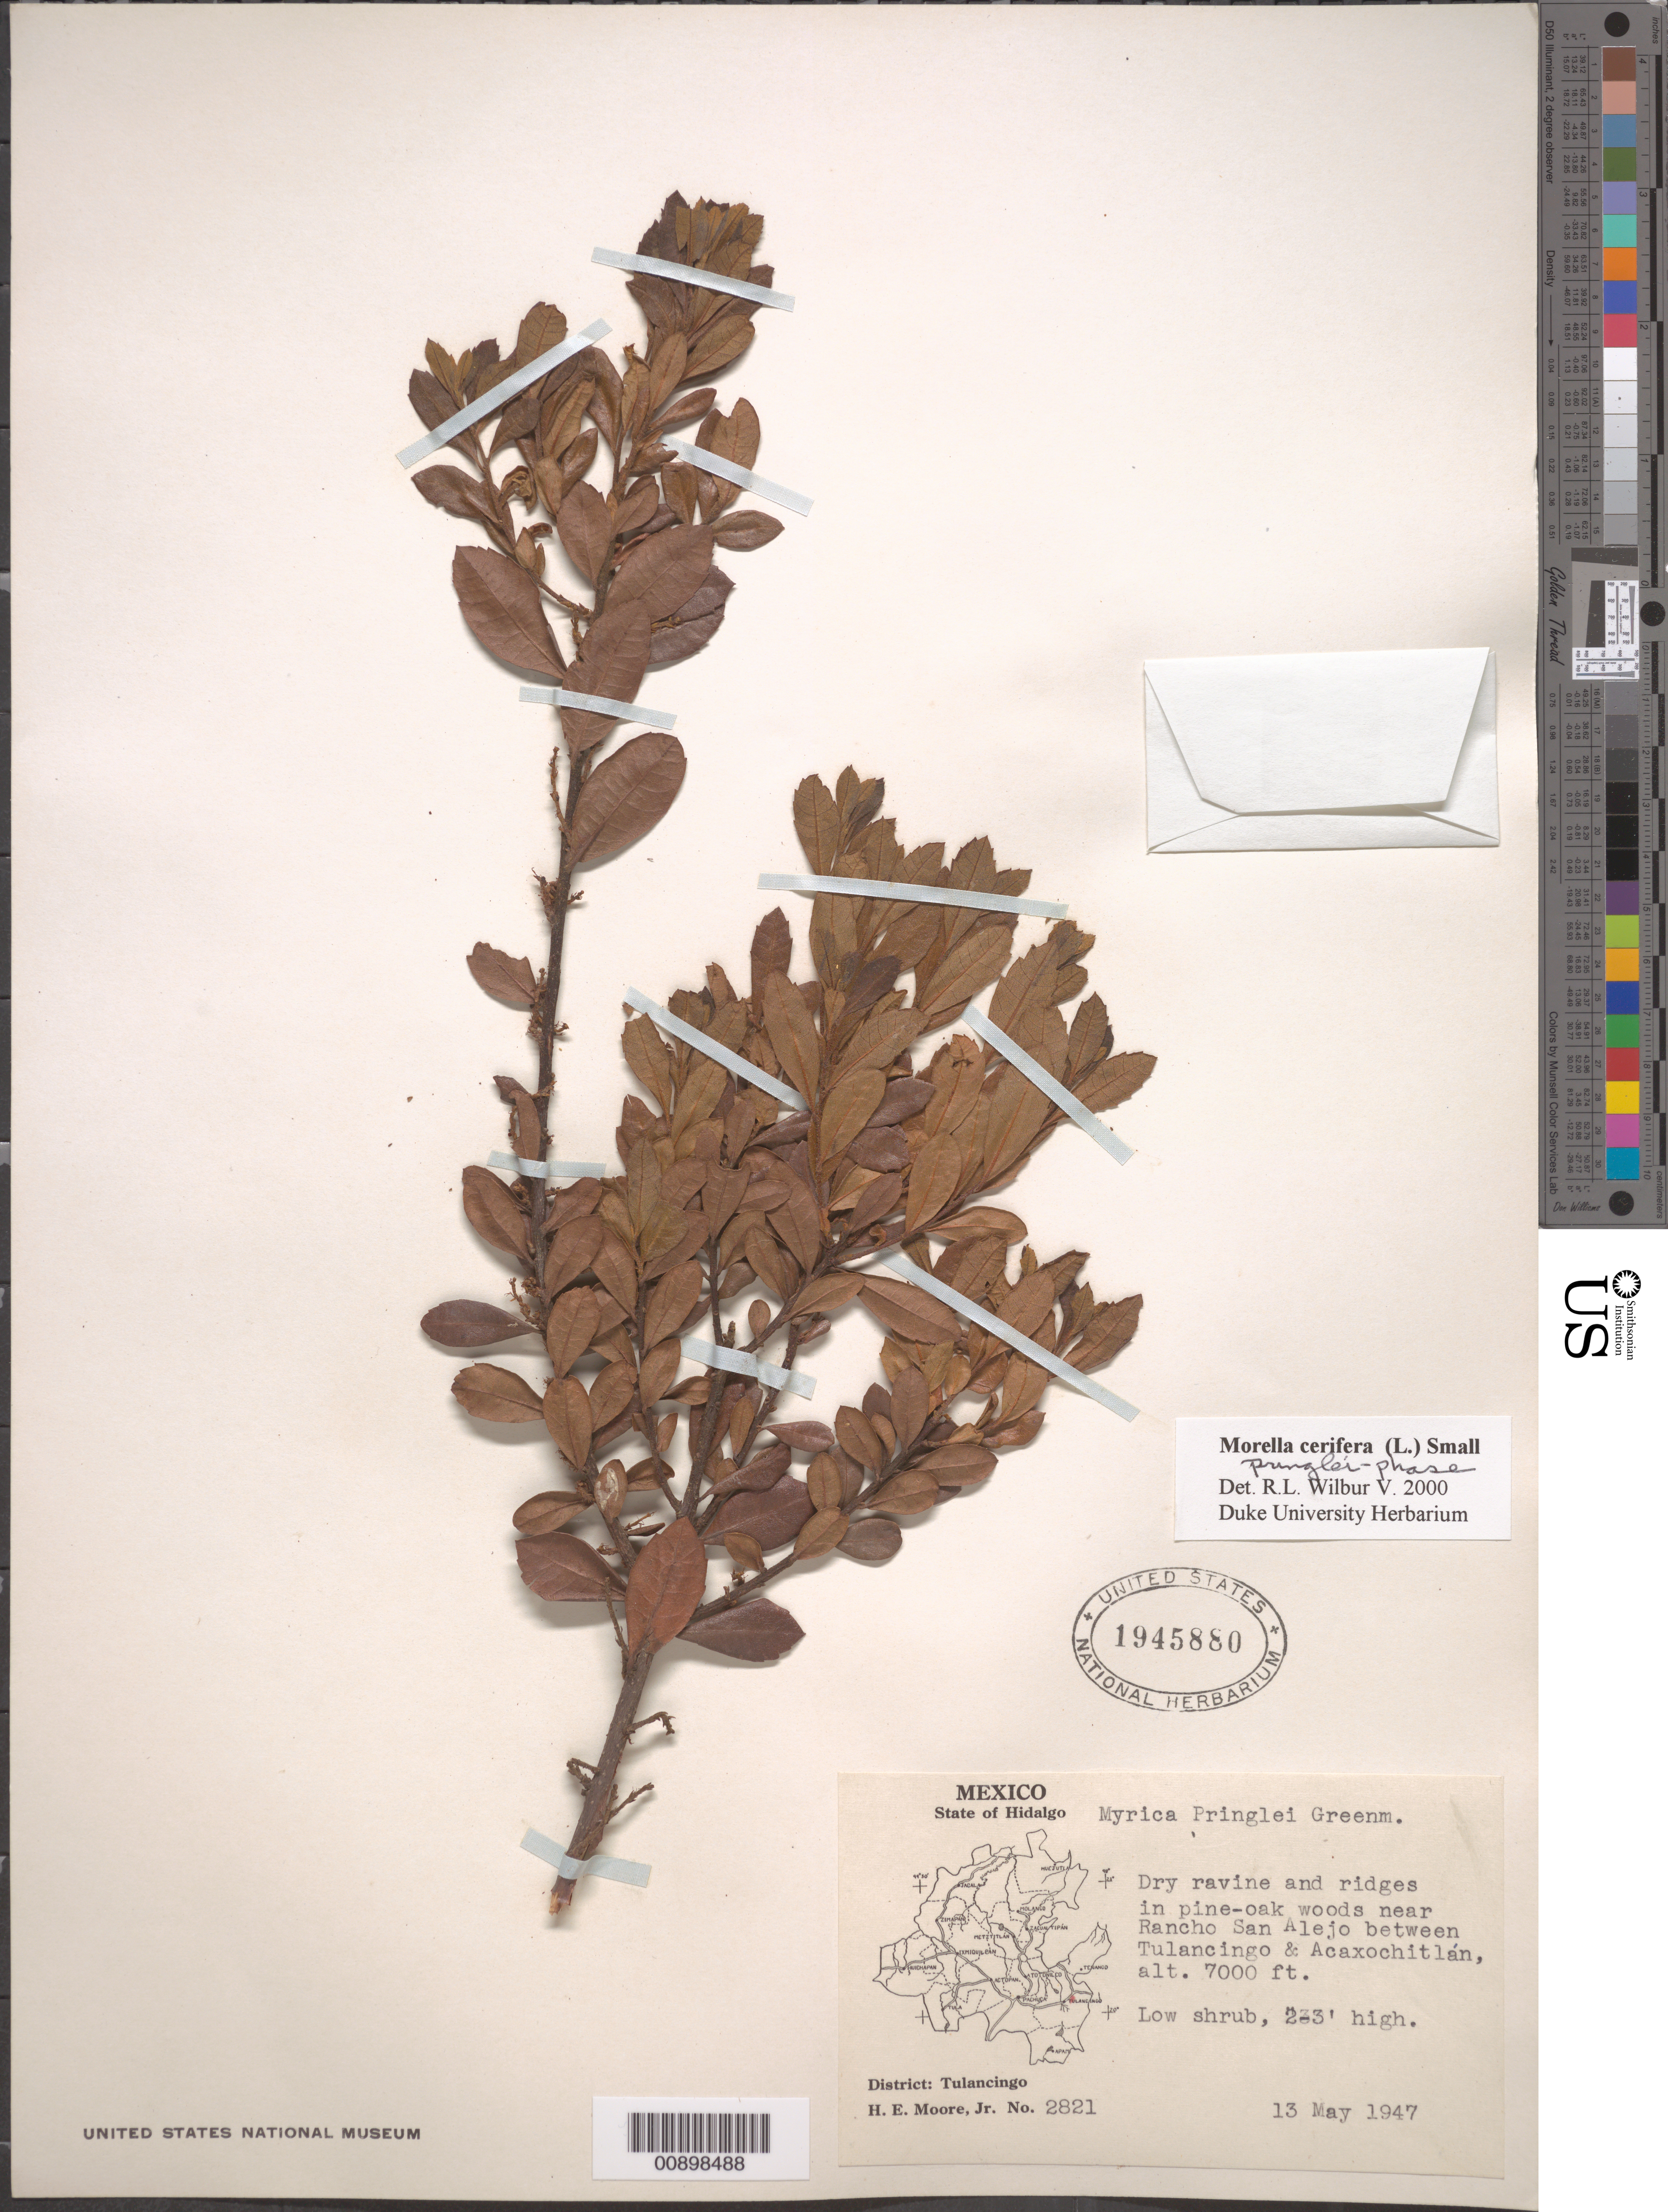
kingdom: Plantae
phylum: Tracheophyta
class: Magnoliopsida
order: Fagales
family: Myricaceae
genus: Morella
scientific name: Morella cerifera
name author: (L.) Small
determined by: Wilbur, R. L.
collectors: H. E. Moore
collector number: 2821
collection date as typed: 13 May 1947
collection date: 1947-05-13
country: Mexico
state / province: Hidalgo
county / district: Tulancingo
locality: Near Rancho San Alejo between Tulancingo & Acoxochitlán. State of Hidalgo.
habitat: Dry ravine and ridges in pine-oak woods.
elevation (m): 2134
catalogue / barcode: US 1945880